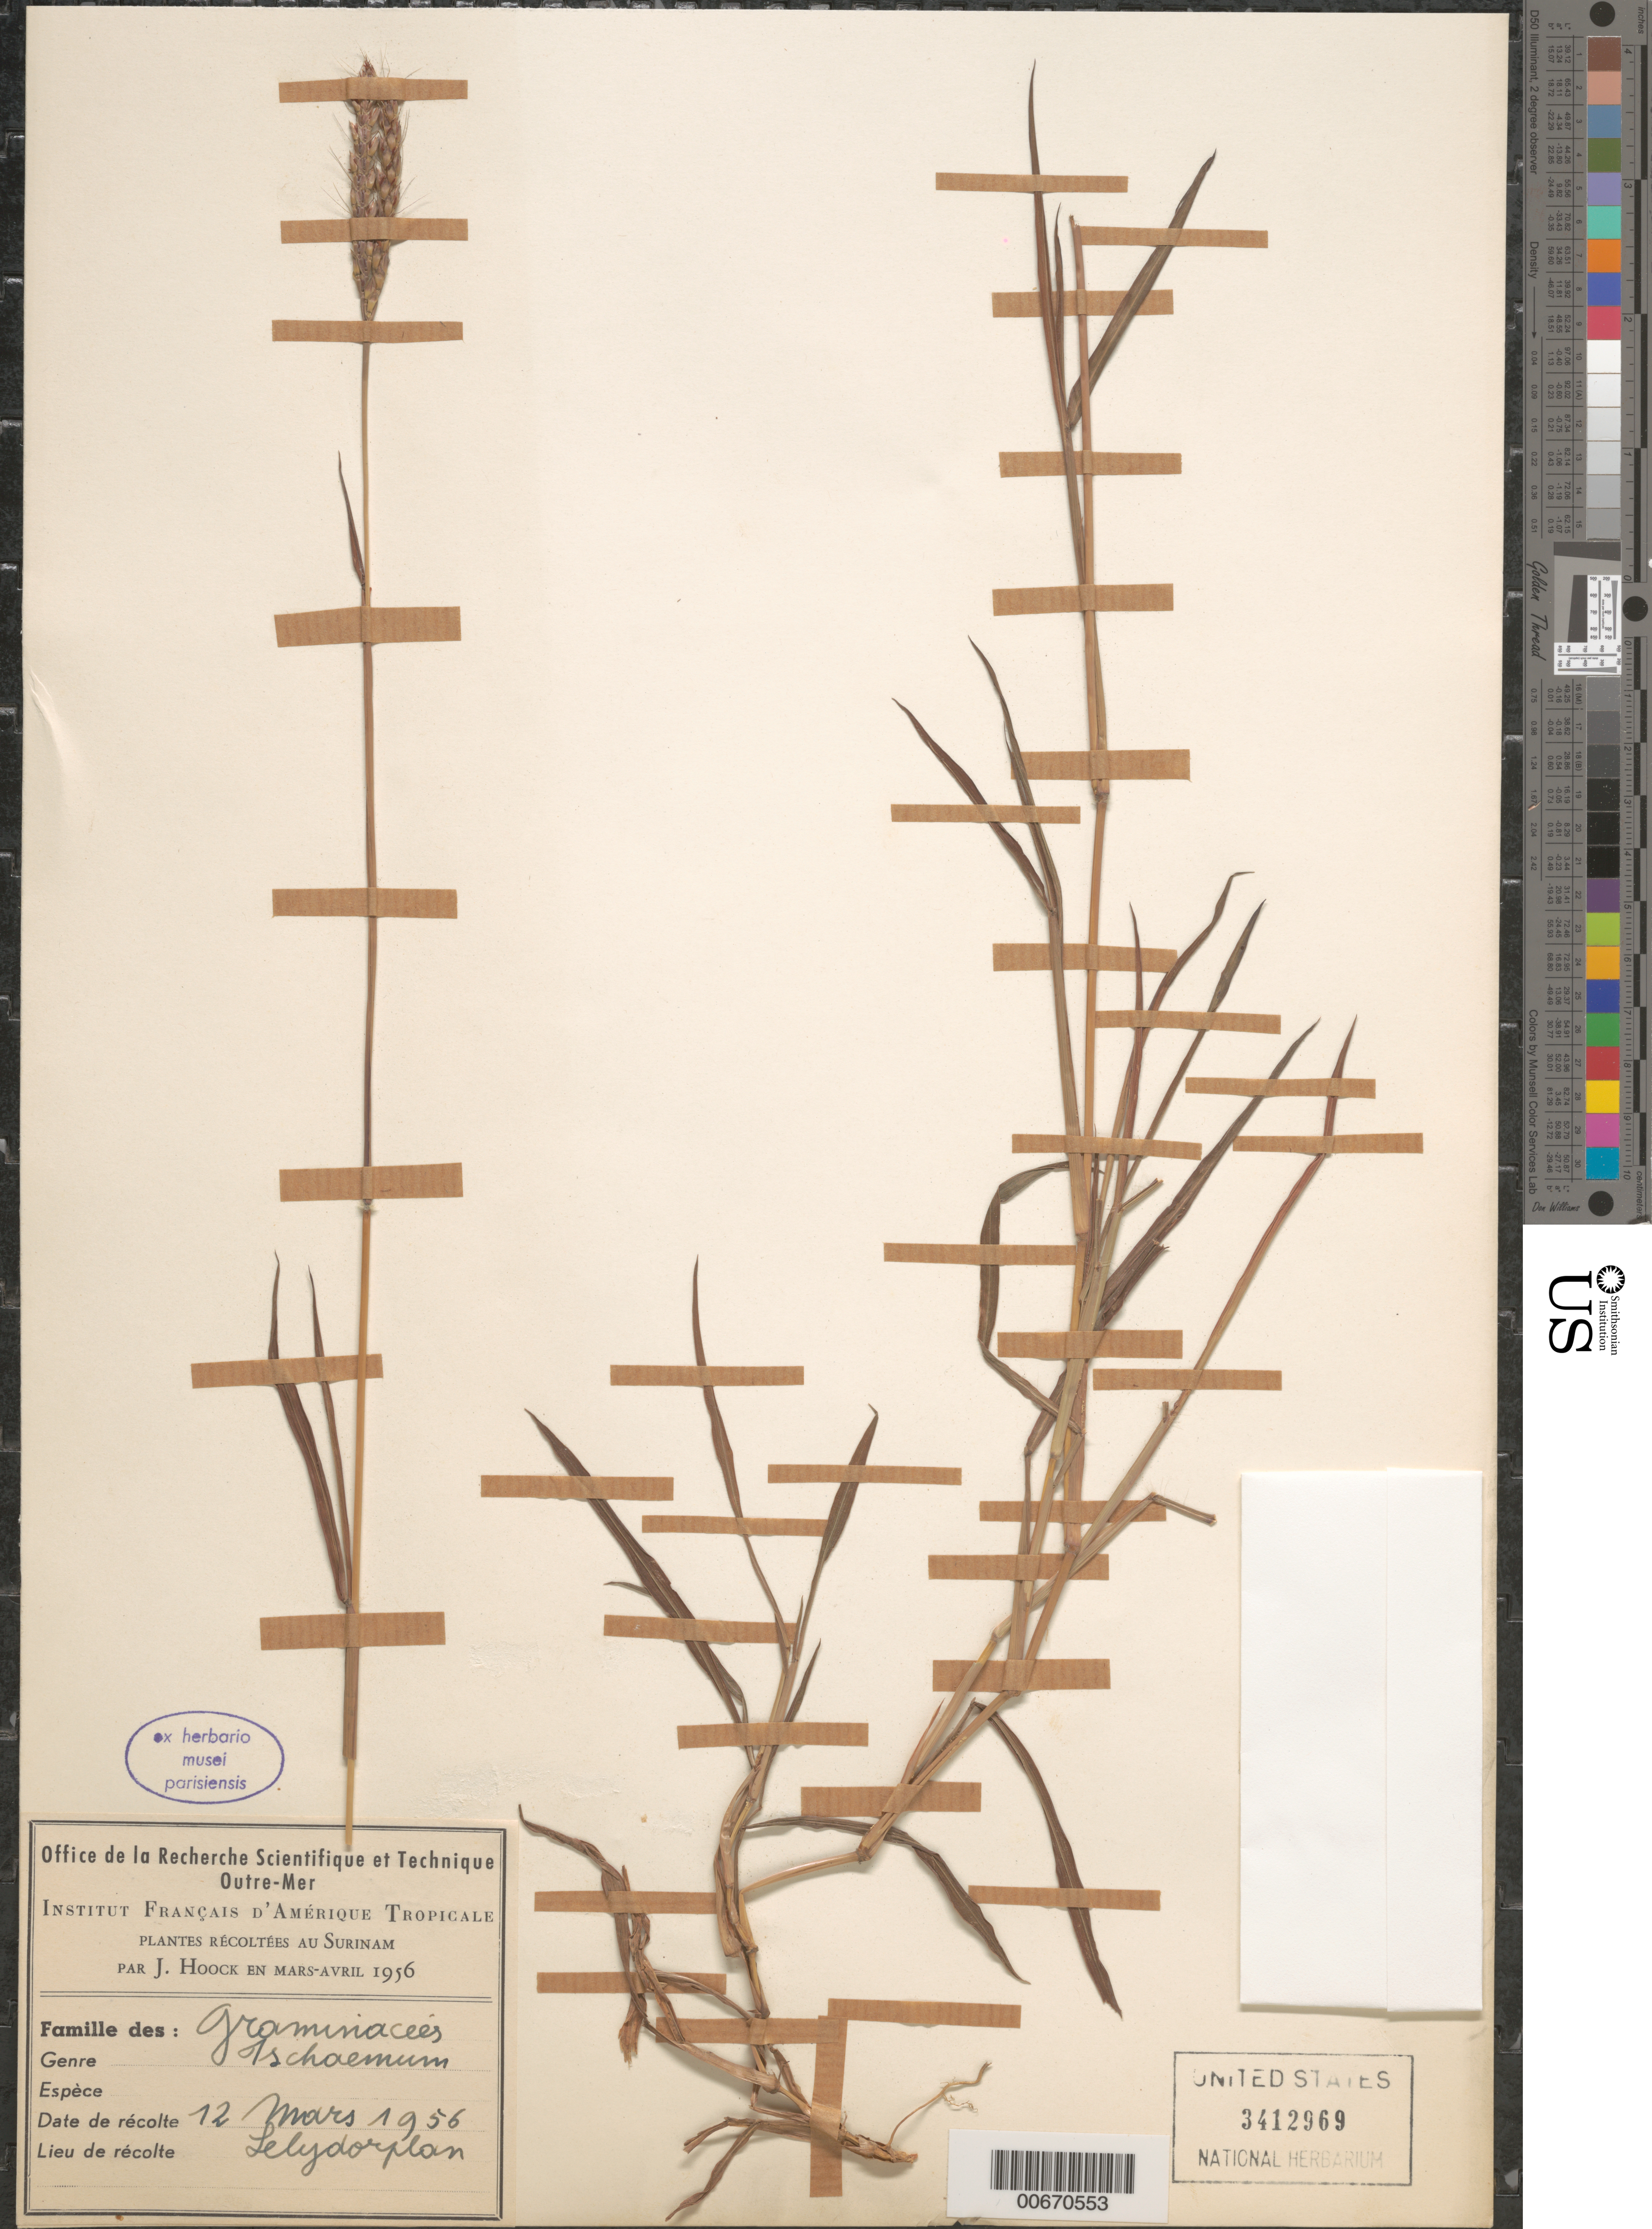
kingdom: Plantae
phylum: Tracheophyta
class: Liliopsida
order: Poales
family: Poaceae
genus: Ischaemum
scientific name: Ischaemum sp.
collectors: J. Hoock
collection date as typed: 12-Mar-56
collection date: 1956-03-12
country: Suriname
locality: Lelydorplan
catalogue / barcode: US 3412969